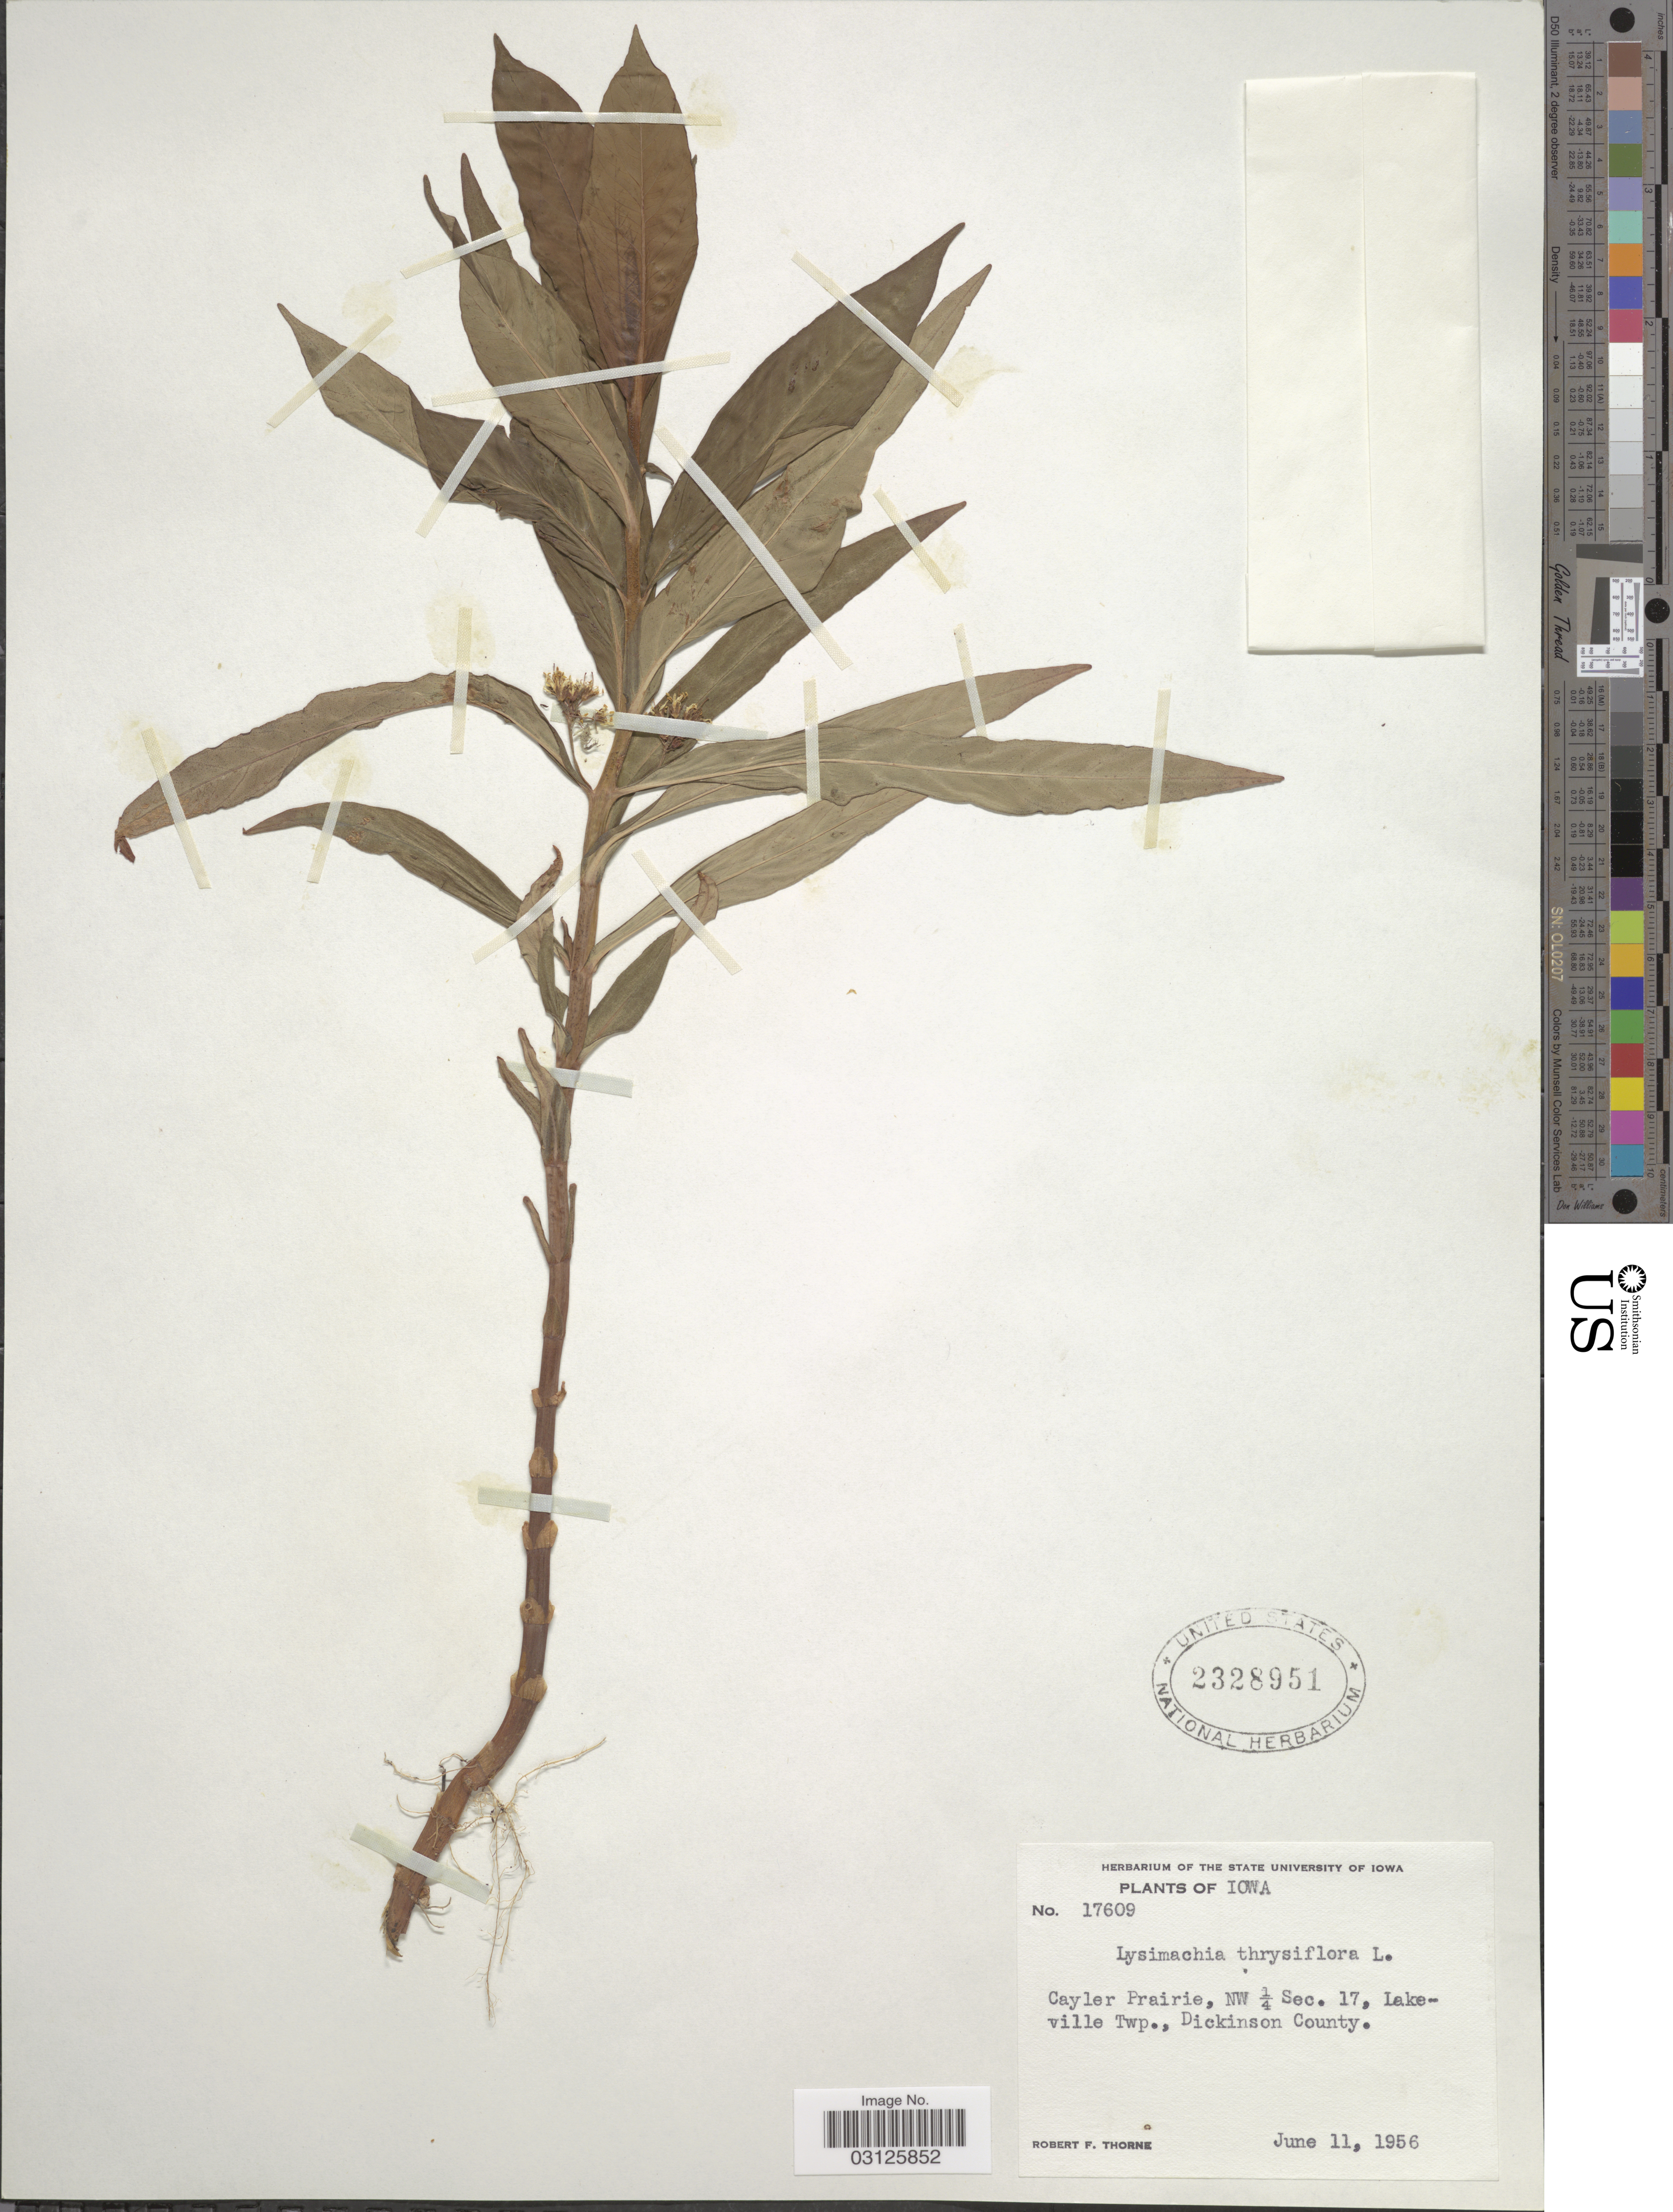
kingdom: Plantae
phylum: Tracheophyta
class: Magnoliopsida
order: Ericales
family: Primulaceae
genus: Lysimachia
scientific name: Lysimachia thyrsiflora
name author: L.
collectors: R. F. Thorne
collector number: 17609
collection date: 1956-06-11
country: United States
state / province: Iowa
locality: Cayler Prairie, NW 1/4 Sec. 17, Lakeville Twp., Dickinson County.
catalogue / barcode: US 2328951